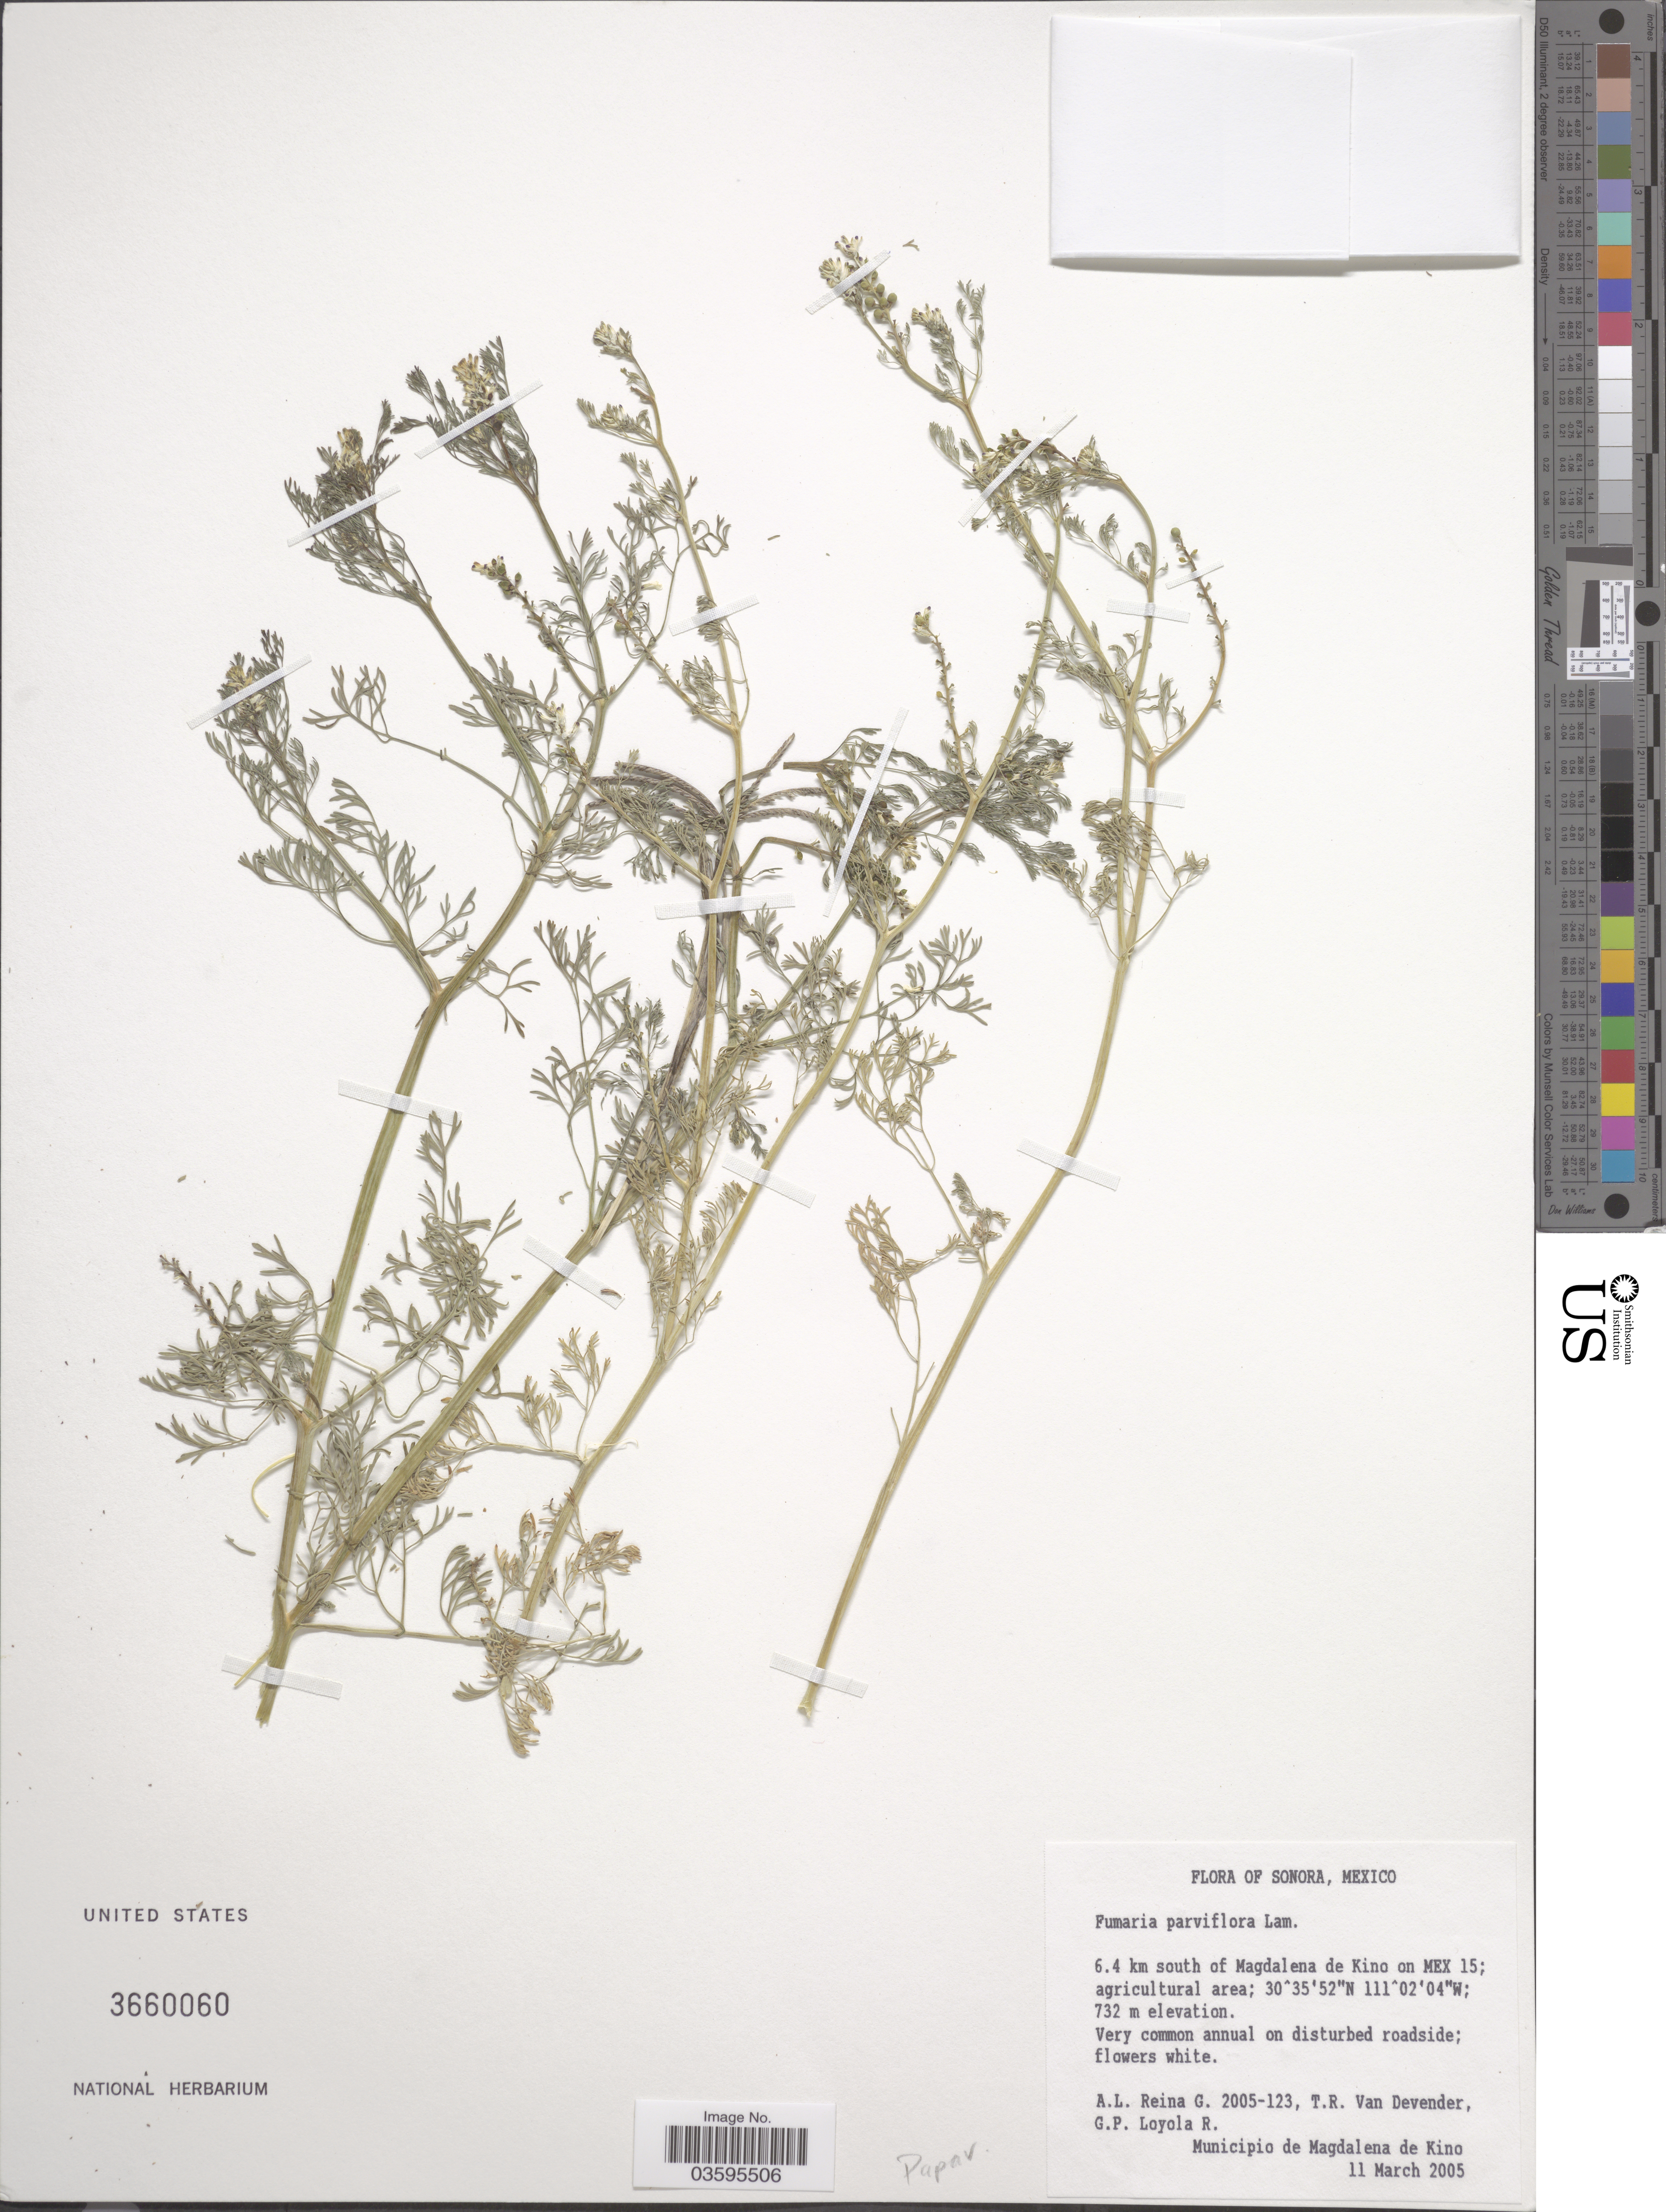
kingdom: Plantae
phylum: Tracheophyta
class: Magnoliopsida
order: Ranunculales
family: Papaveraceae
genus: Fumaria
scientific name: Fumaria parviflora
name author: Lam.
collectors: A. L. Reina G., T. R. Van Devender & G. Loyola R.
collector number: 2005-123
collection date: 2005-03-11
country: Mexico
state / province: Sonora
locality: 6.4 km south of Magdalena de Kino on Mex 15; agricultural area. Municipio de Magdalena de Kino.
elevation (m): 732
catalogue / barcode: US 3660060